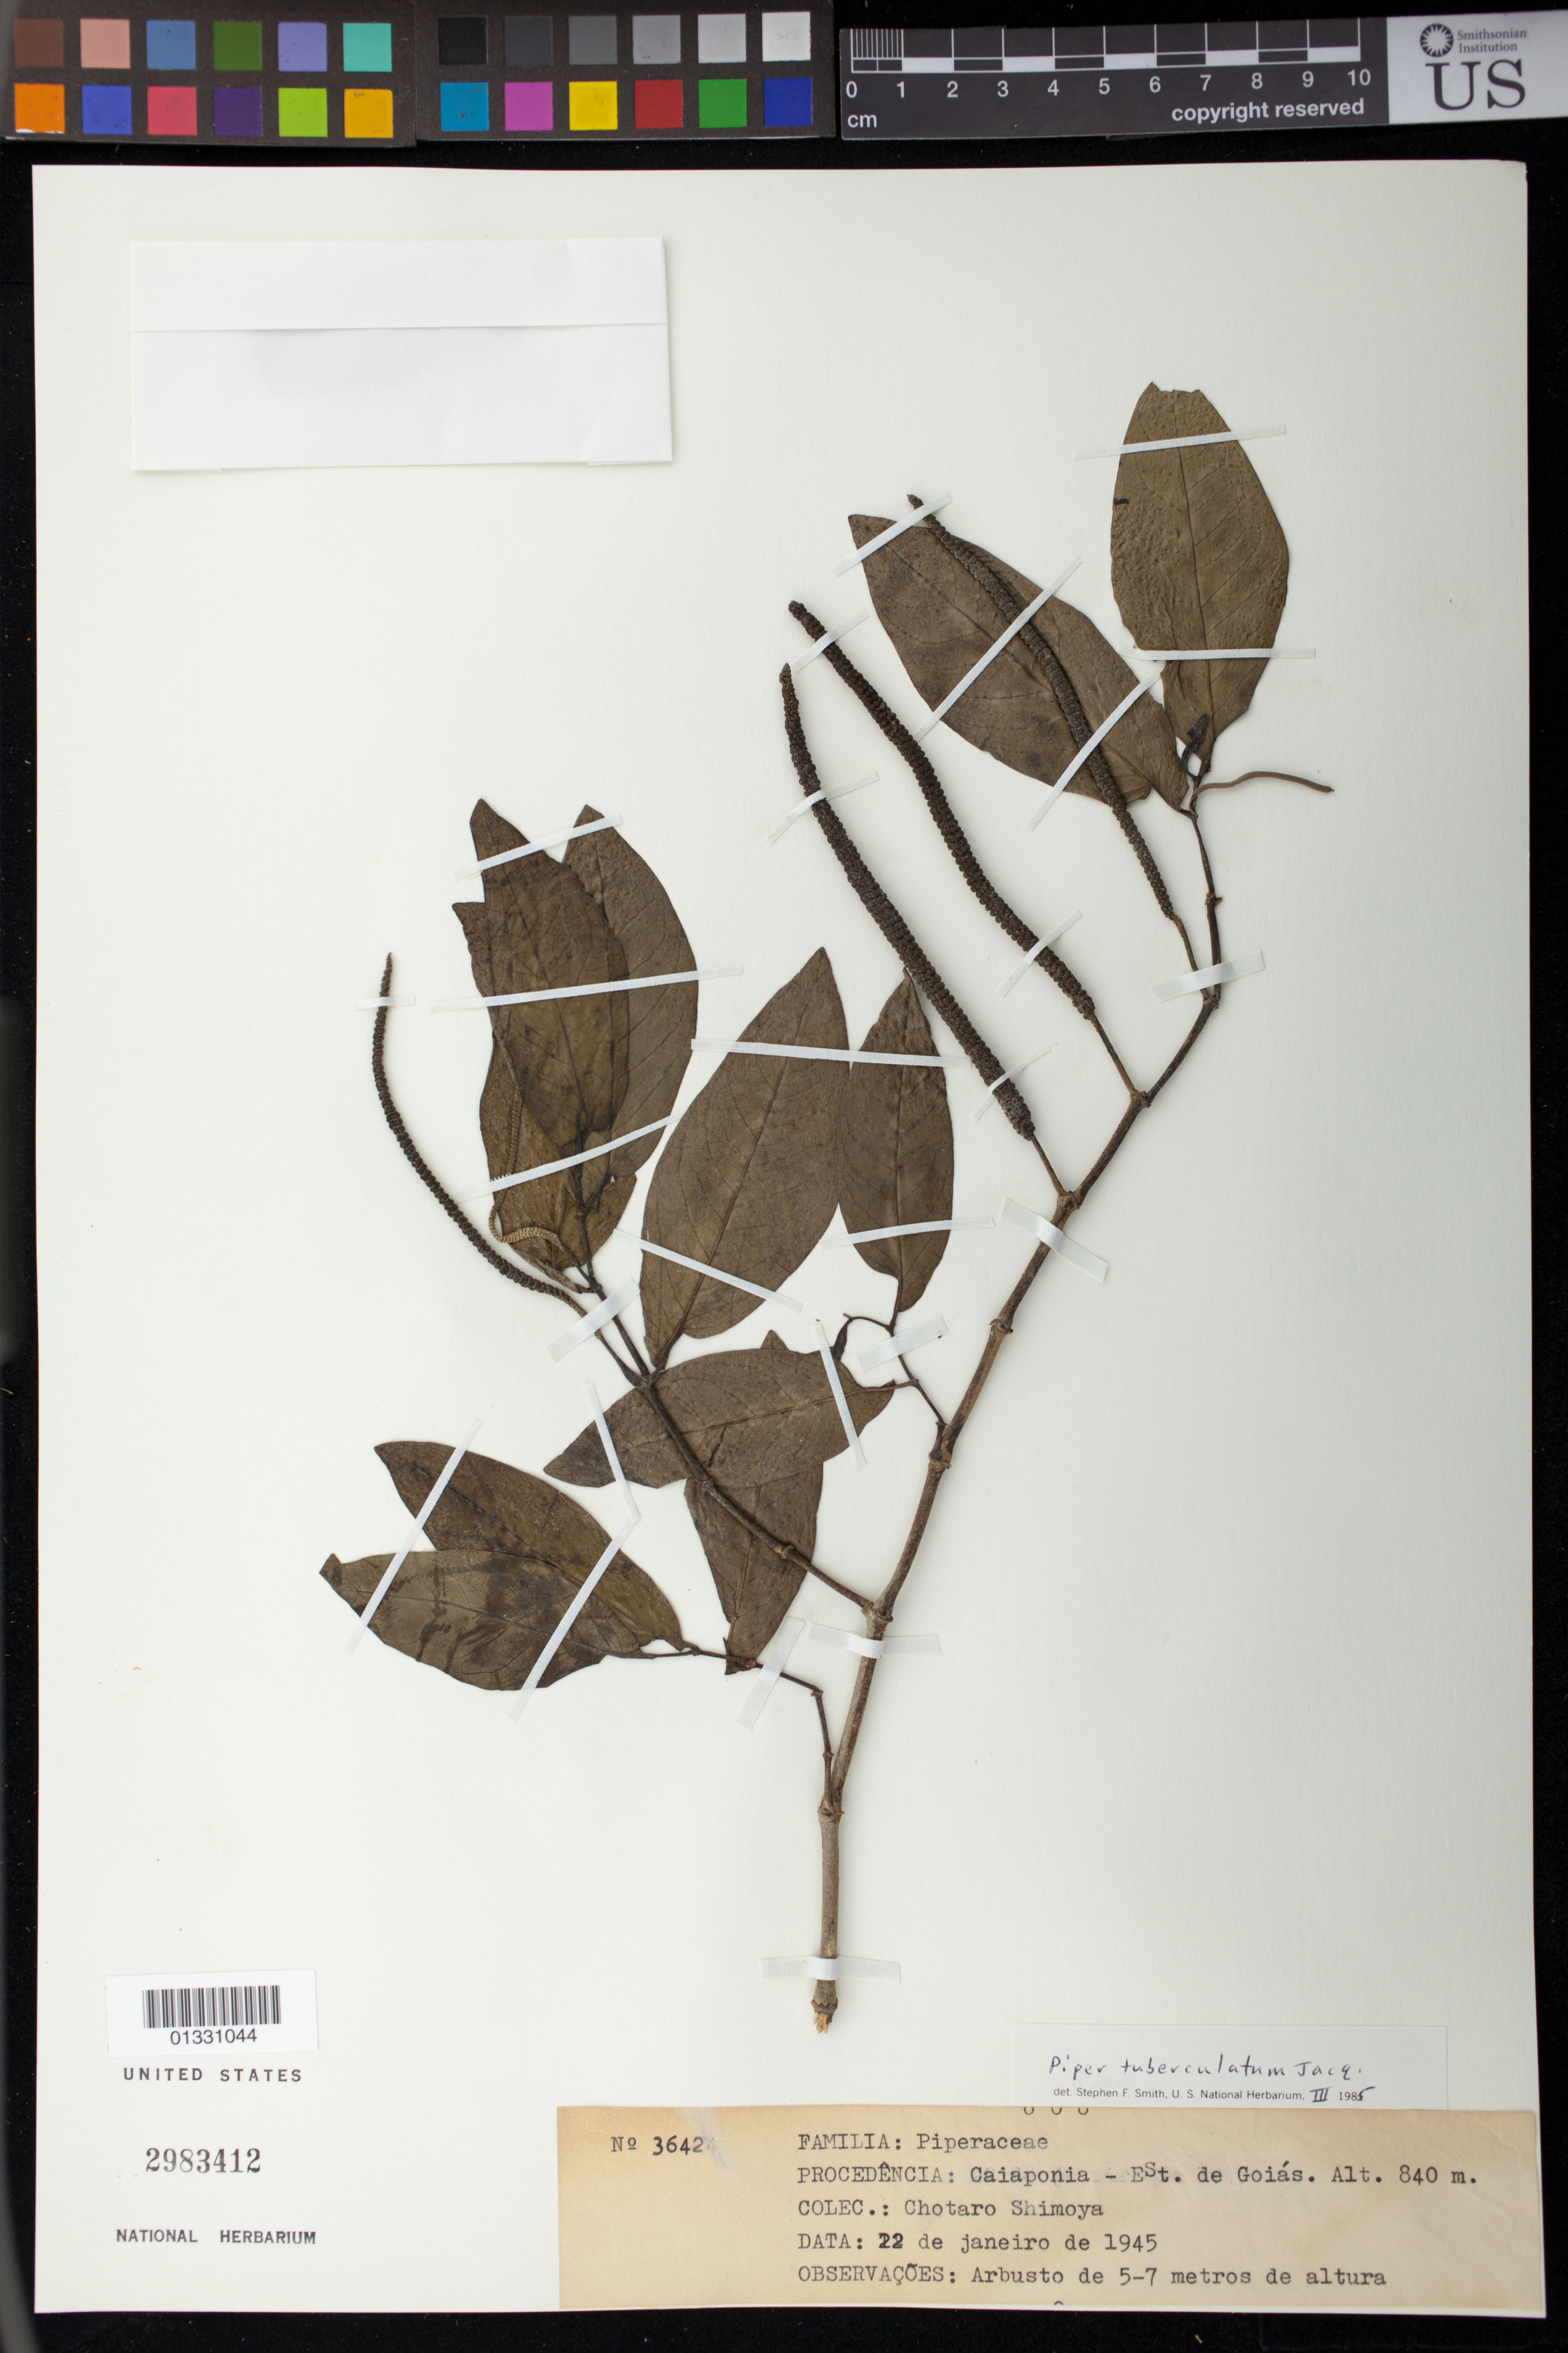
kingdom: Plantae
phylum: Tracheophyta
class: Magnoliopsida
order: Piperales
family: Piperaceae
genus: Piper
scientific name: Piper tuberculatum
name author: Jacq.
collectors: C. Shimoya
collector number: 3642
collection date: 1945-01-22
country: Brazil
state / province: Goiás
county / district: Caiapônia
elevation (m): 840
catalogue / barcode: US 2983412